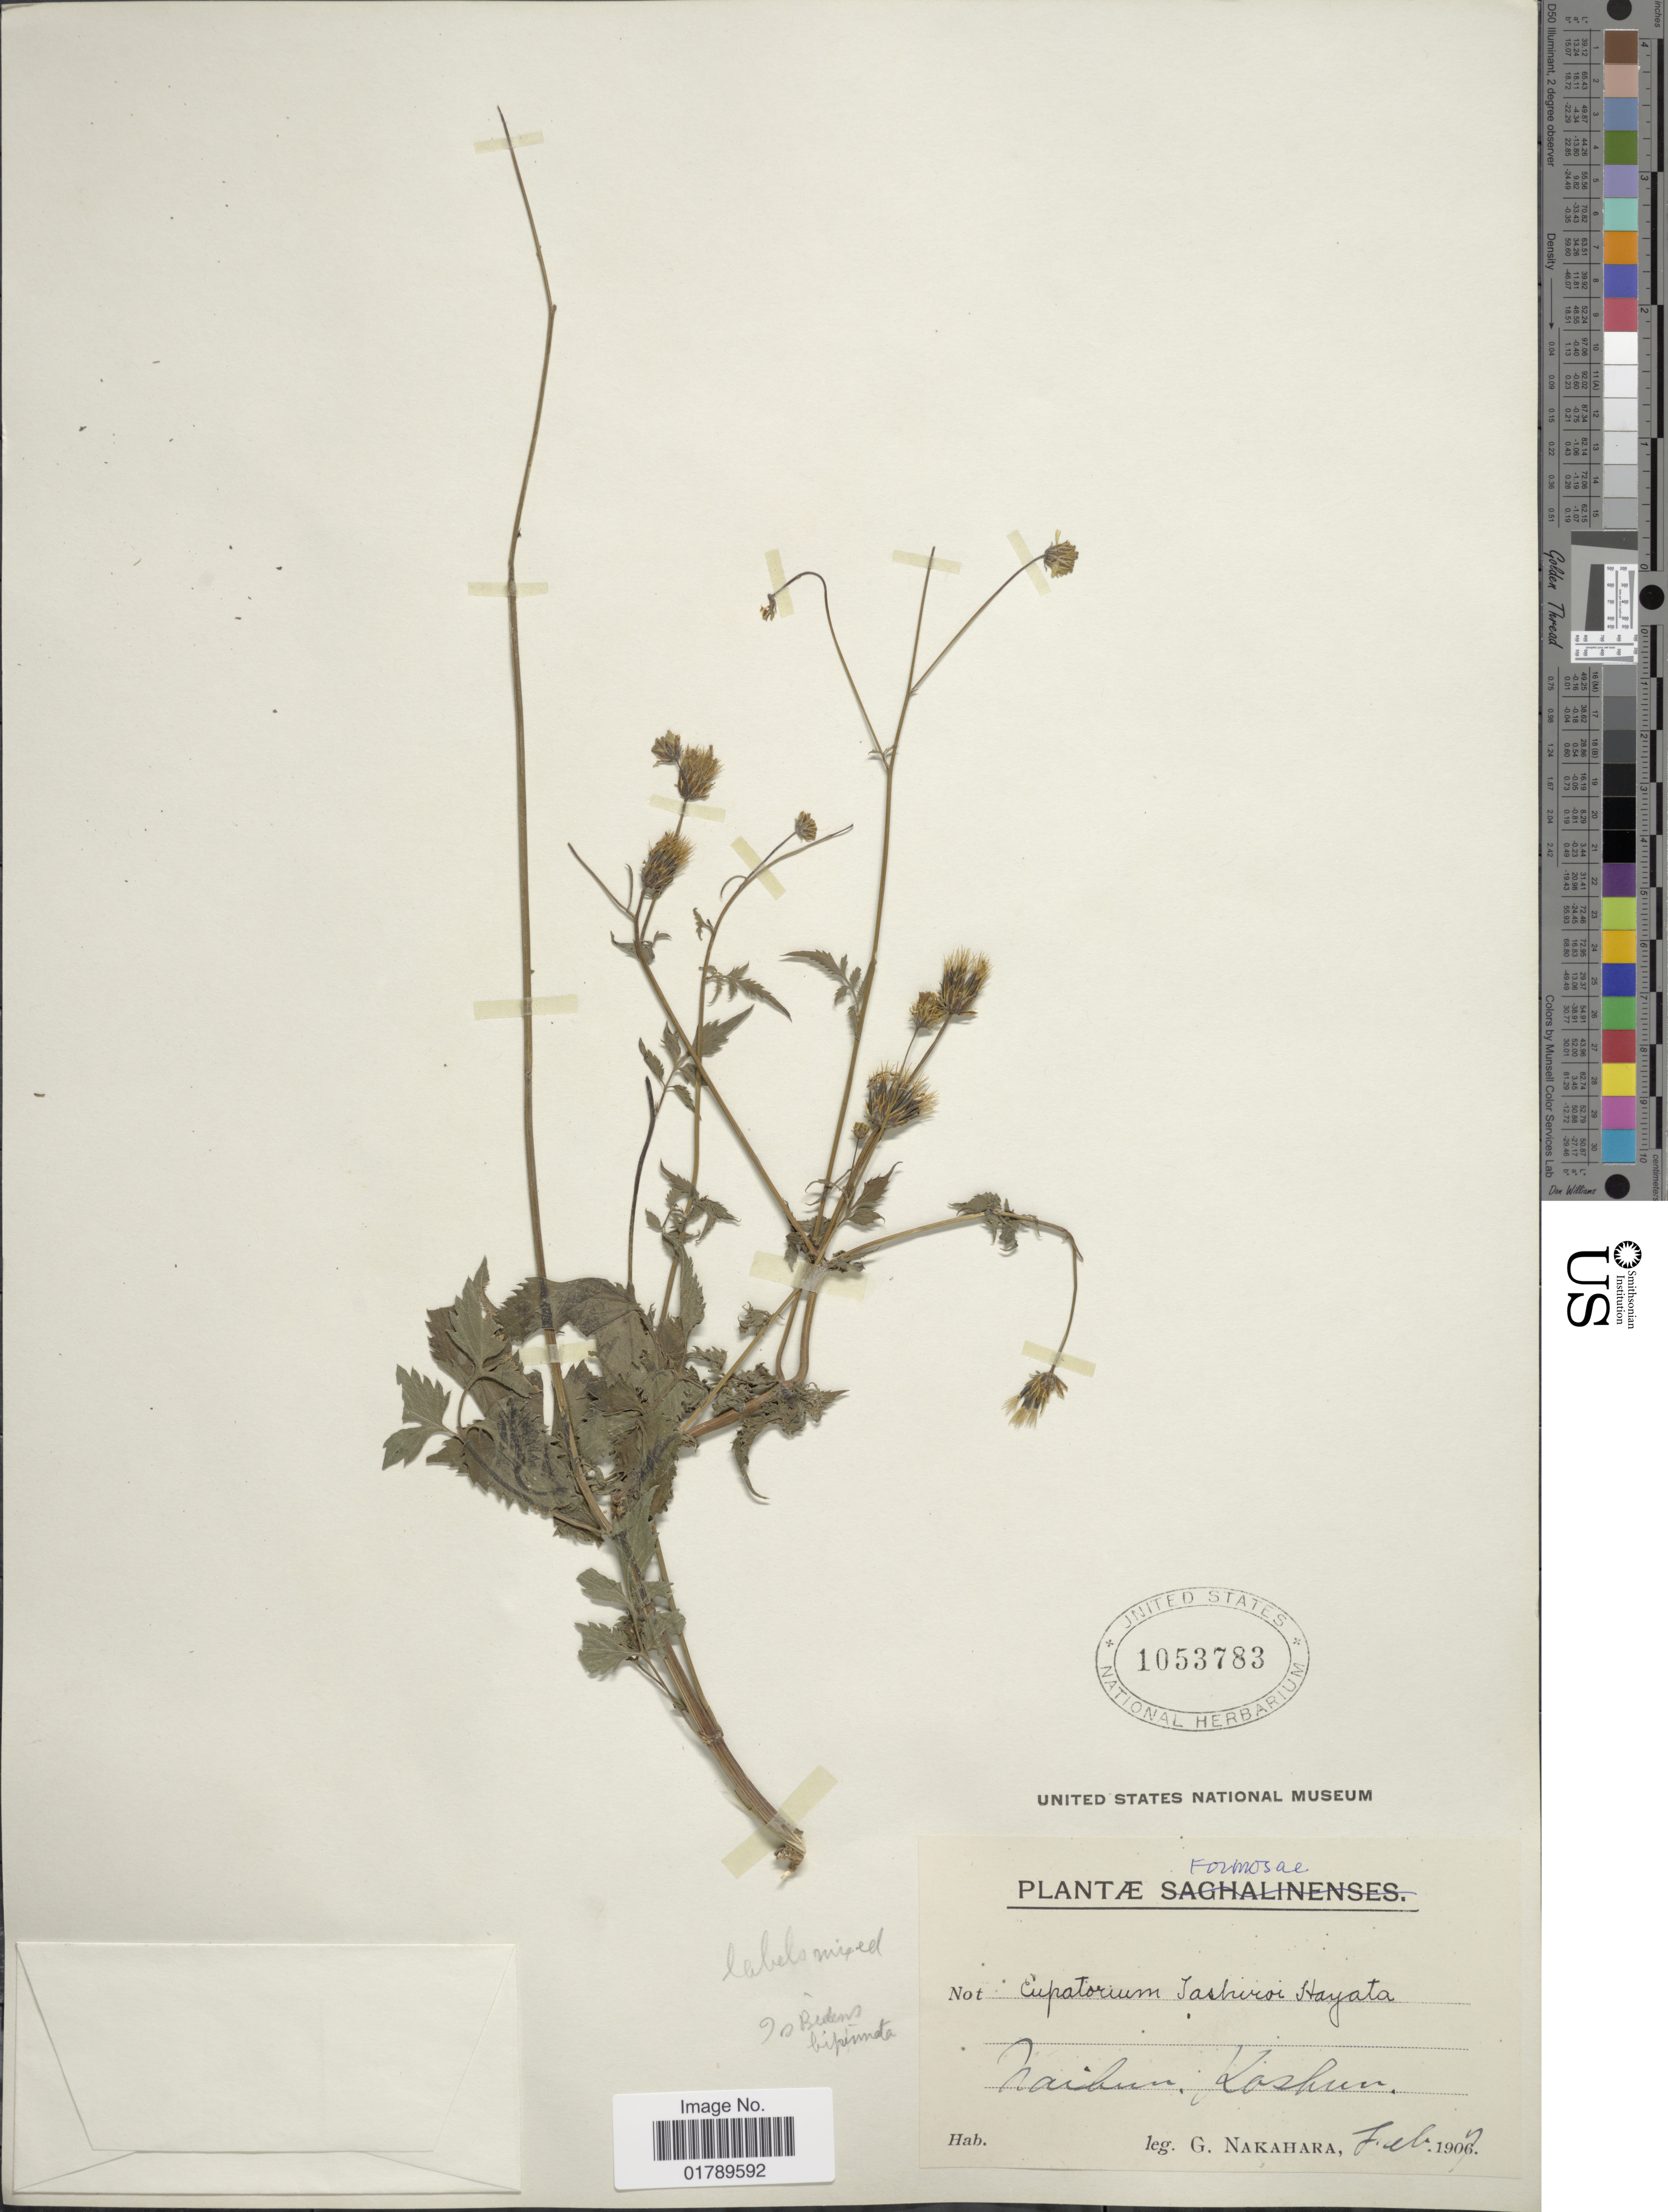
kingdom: Plantae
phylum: Tracheophyta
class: Magnoliopsida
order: Asterales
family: Asteraceae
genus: Bidens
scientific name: Bidens bipinnata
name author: L.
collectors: G. Nakahara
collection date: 1907-02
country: Taiwan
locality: Formosae. Haikun, Kashun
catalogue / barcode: US 1053783